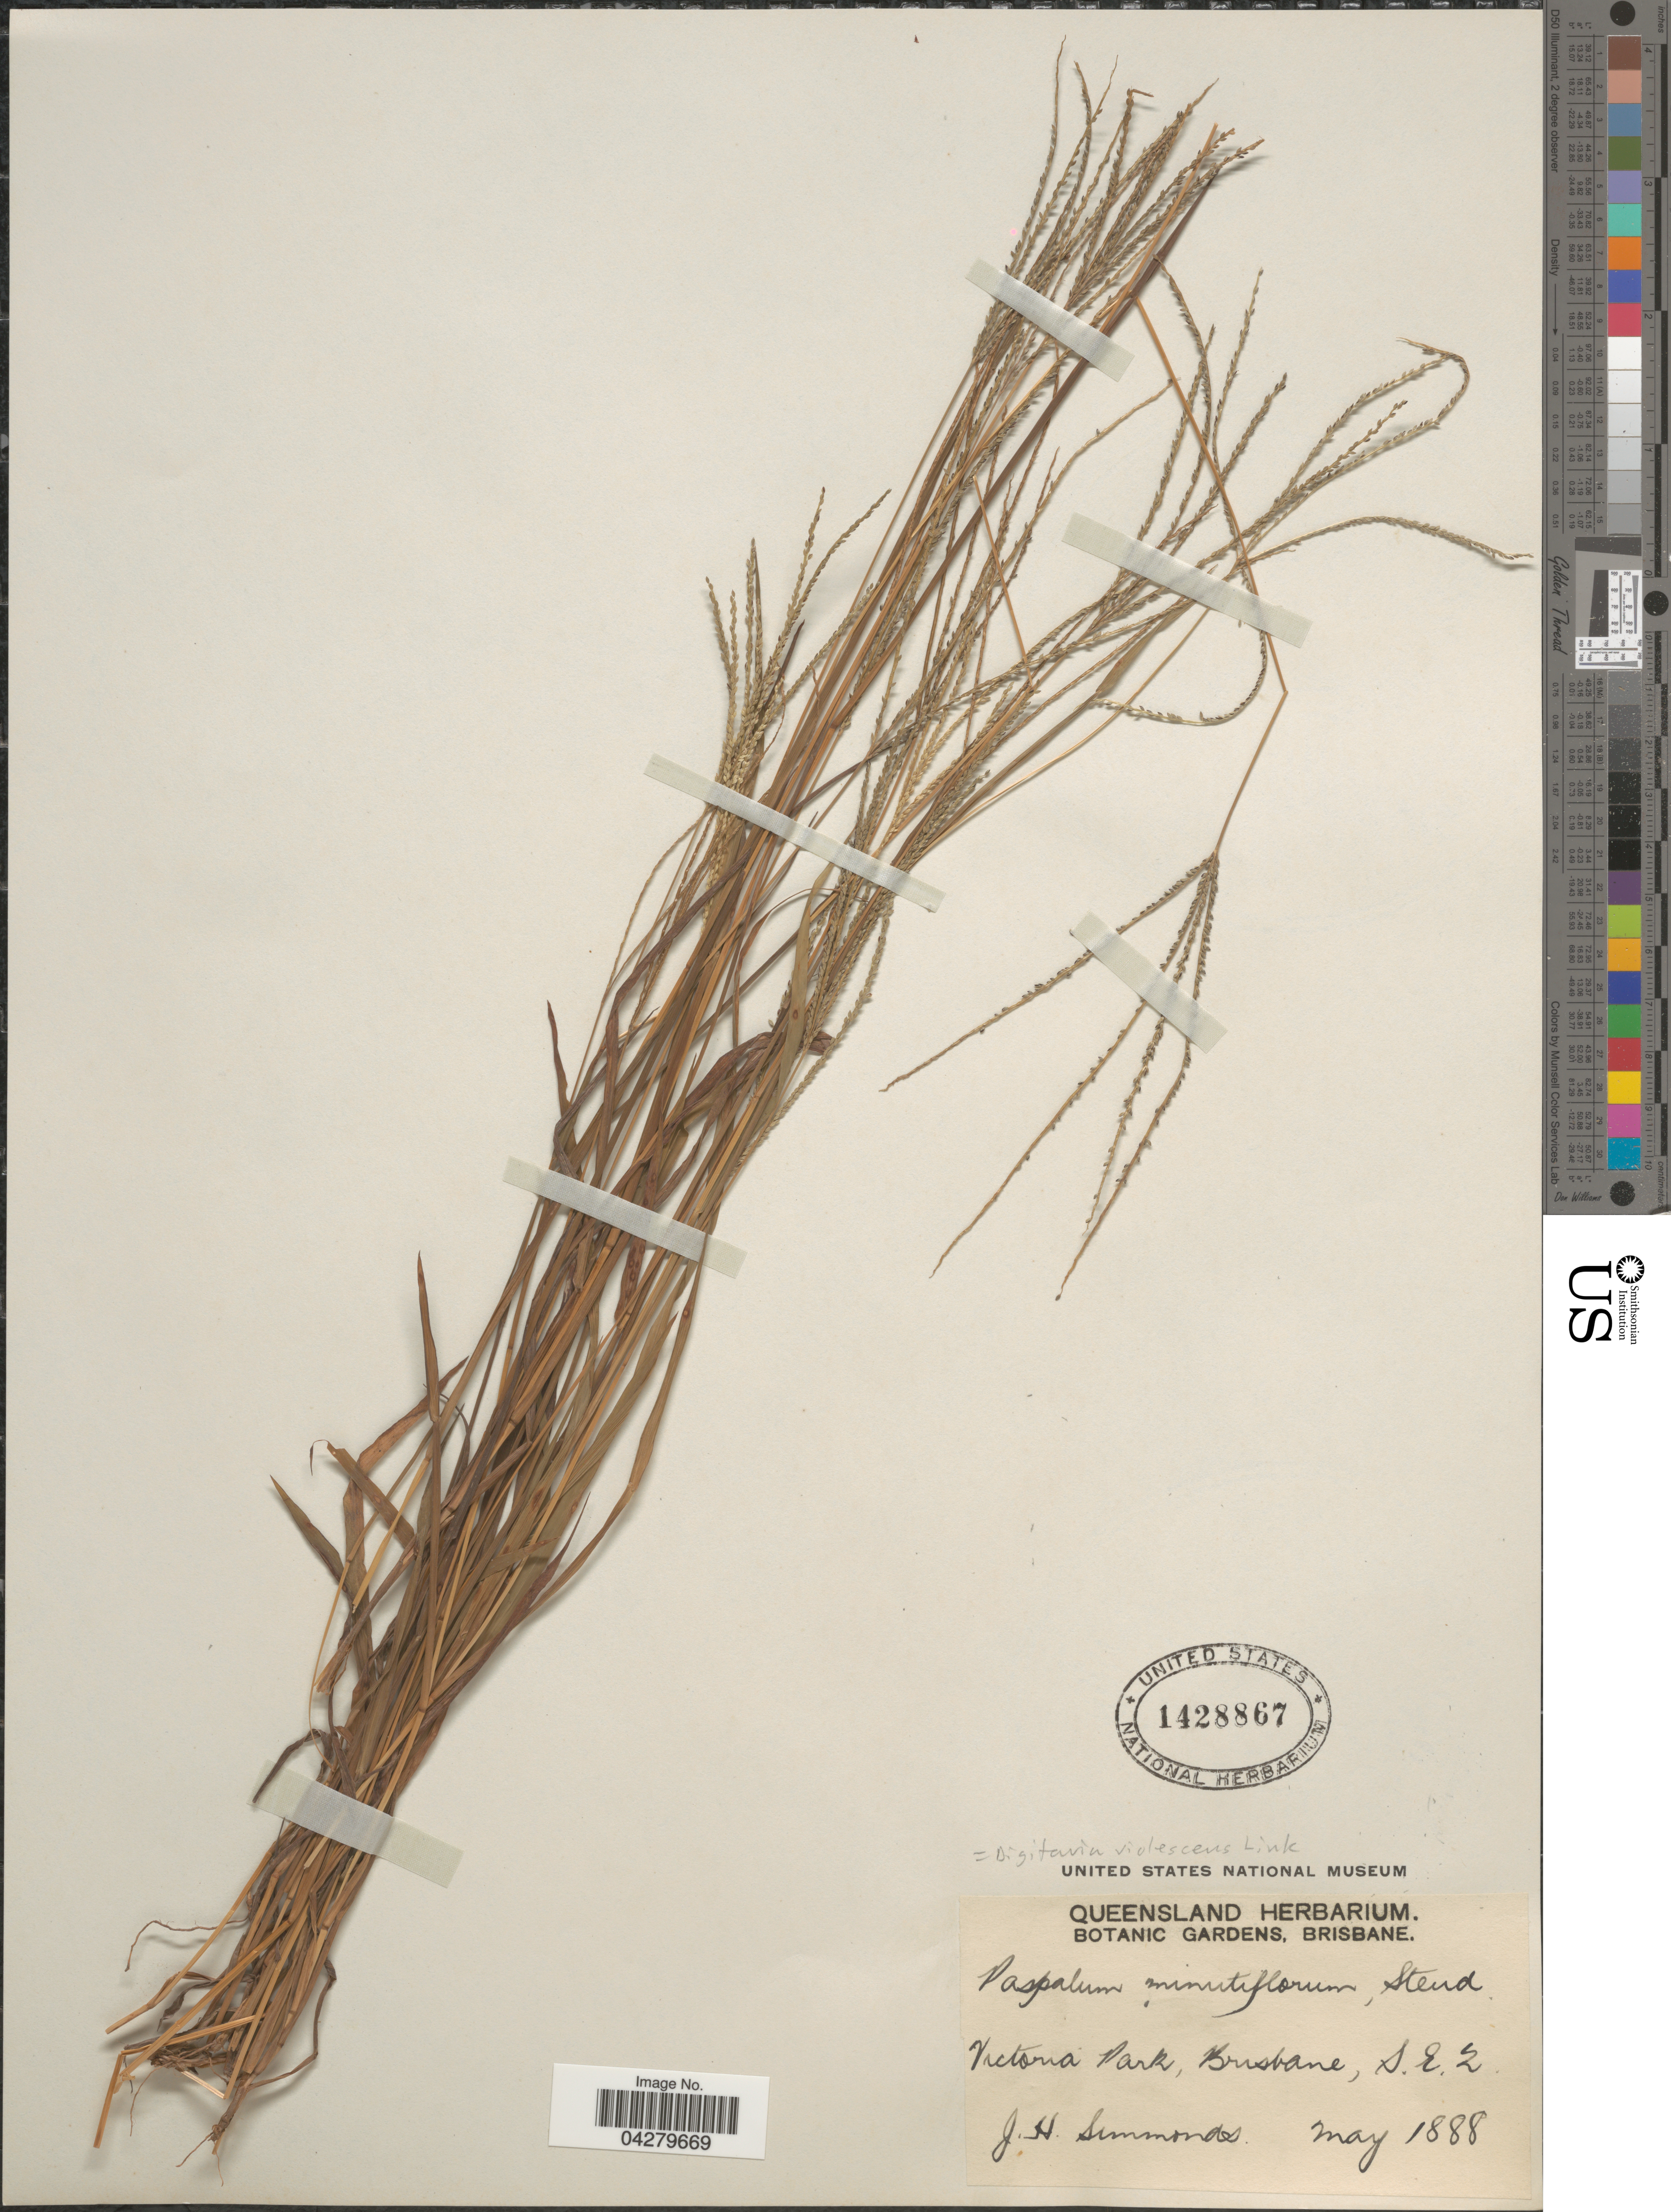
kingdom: Plantae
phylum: Tracheophyta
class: Liliopsida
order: Poales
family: Poaceae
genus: Digitaria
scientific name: Digitaria violascens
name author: Link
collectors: J. Simmonds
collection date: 1888-05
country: Australia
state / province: Queensland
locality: Victoria Park, Brisbane, S. E. Z.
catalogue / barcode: US 1428867